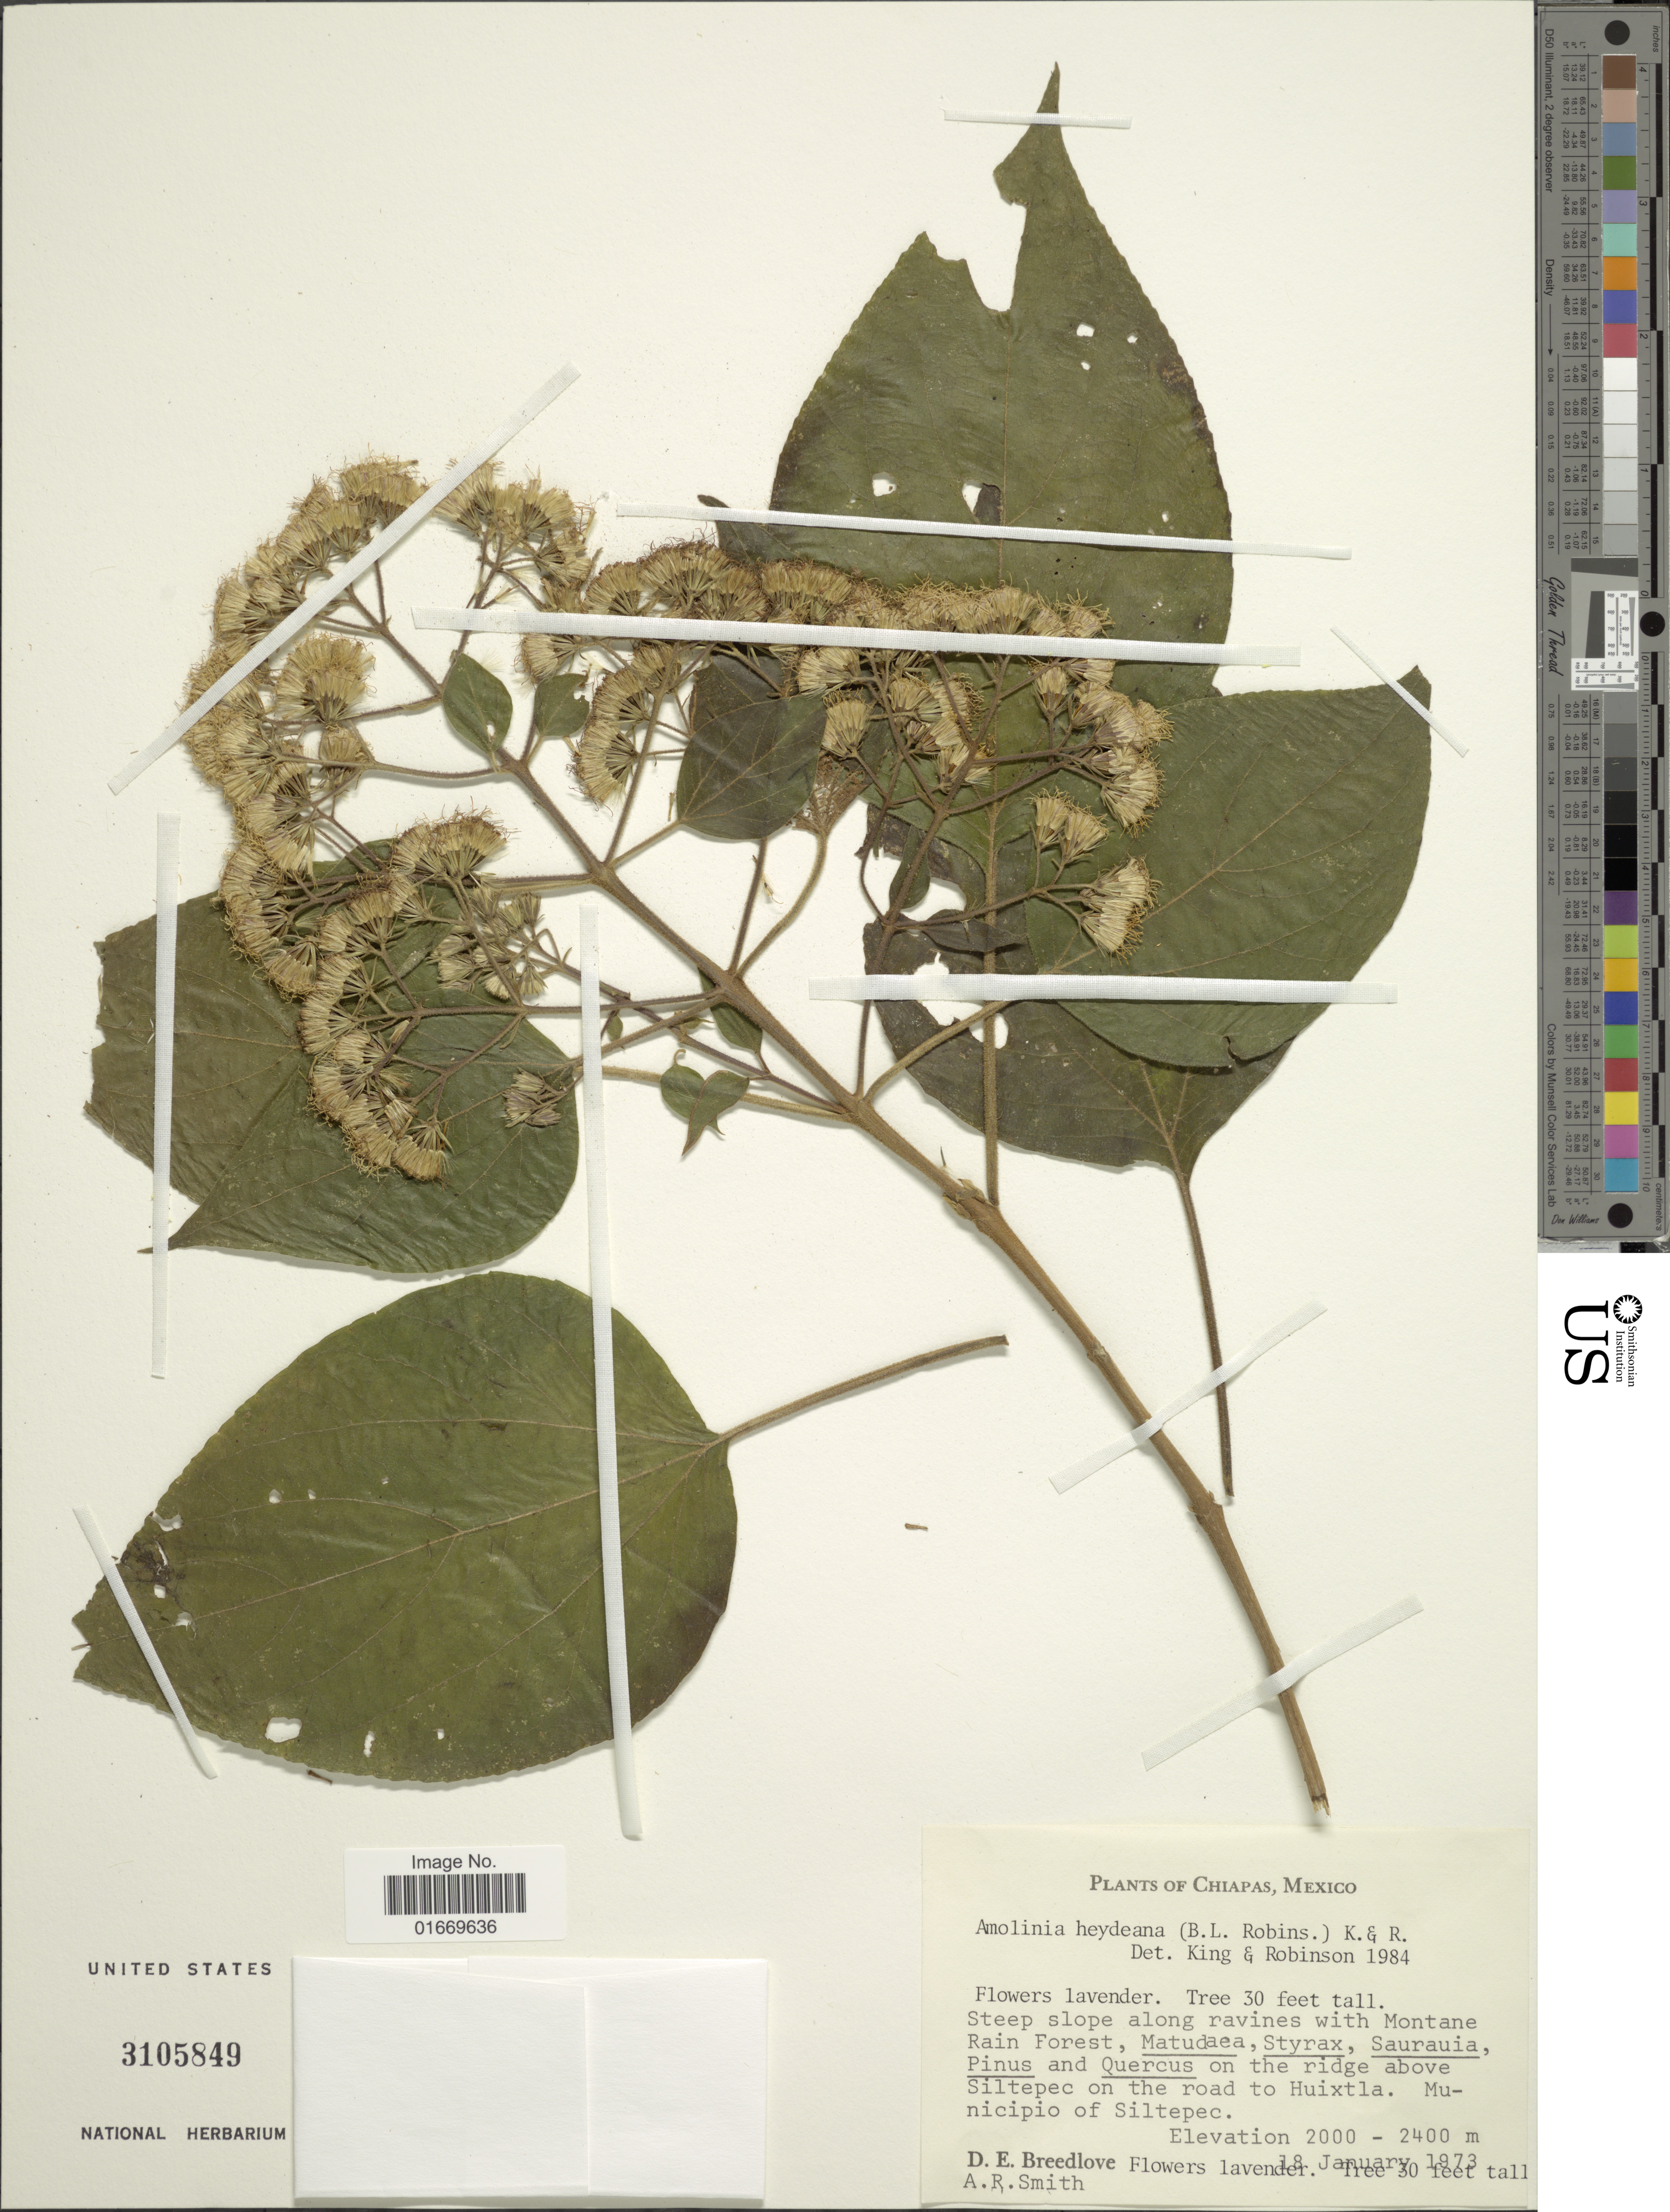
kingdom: Plantae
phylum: Tracheophyta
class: Magnoliopsida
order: Asterales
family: Asteraceae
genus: Amolinia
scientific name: Amolinia heydeana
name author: (B.L. Rob.) R.M. King & H. Rob.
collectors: D. E. Breedlove & A. R. Smith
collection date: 1973-01-18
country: Mexico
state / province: Chiapas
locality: Chiapas, Mexico. on the ridge above Siltepec on the road to Huixtla. Municipio of Siltepec.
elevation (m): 2000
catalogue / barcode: US 3105849